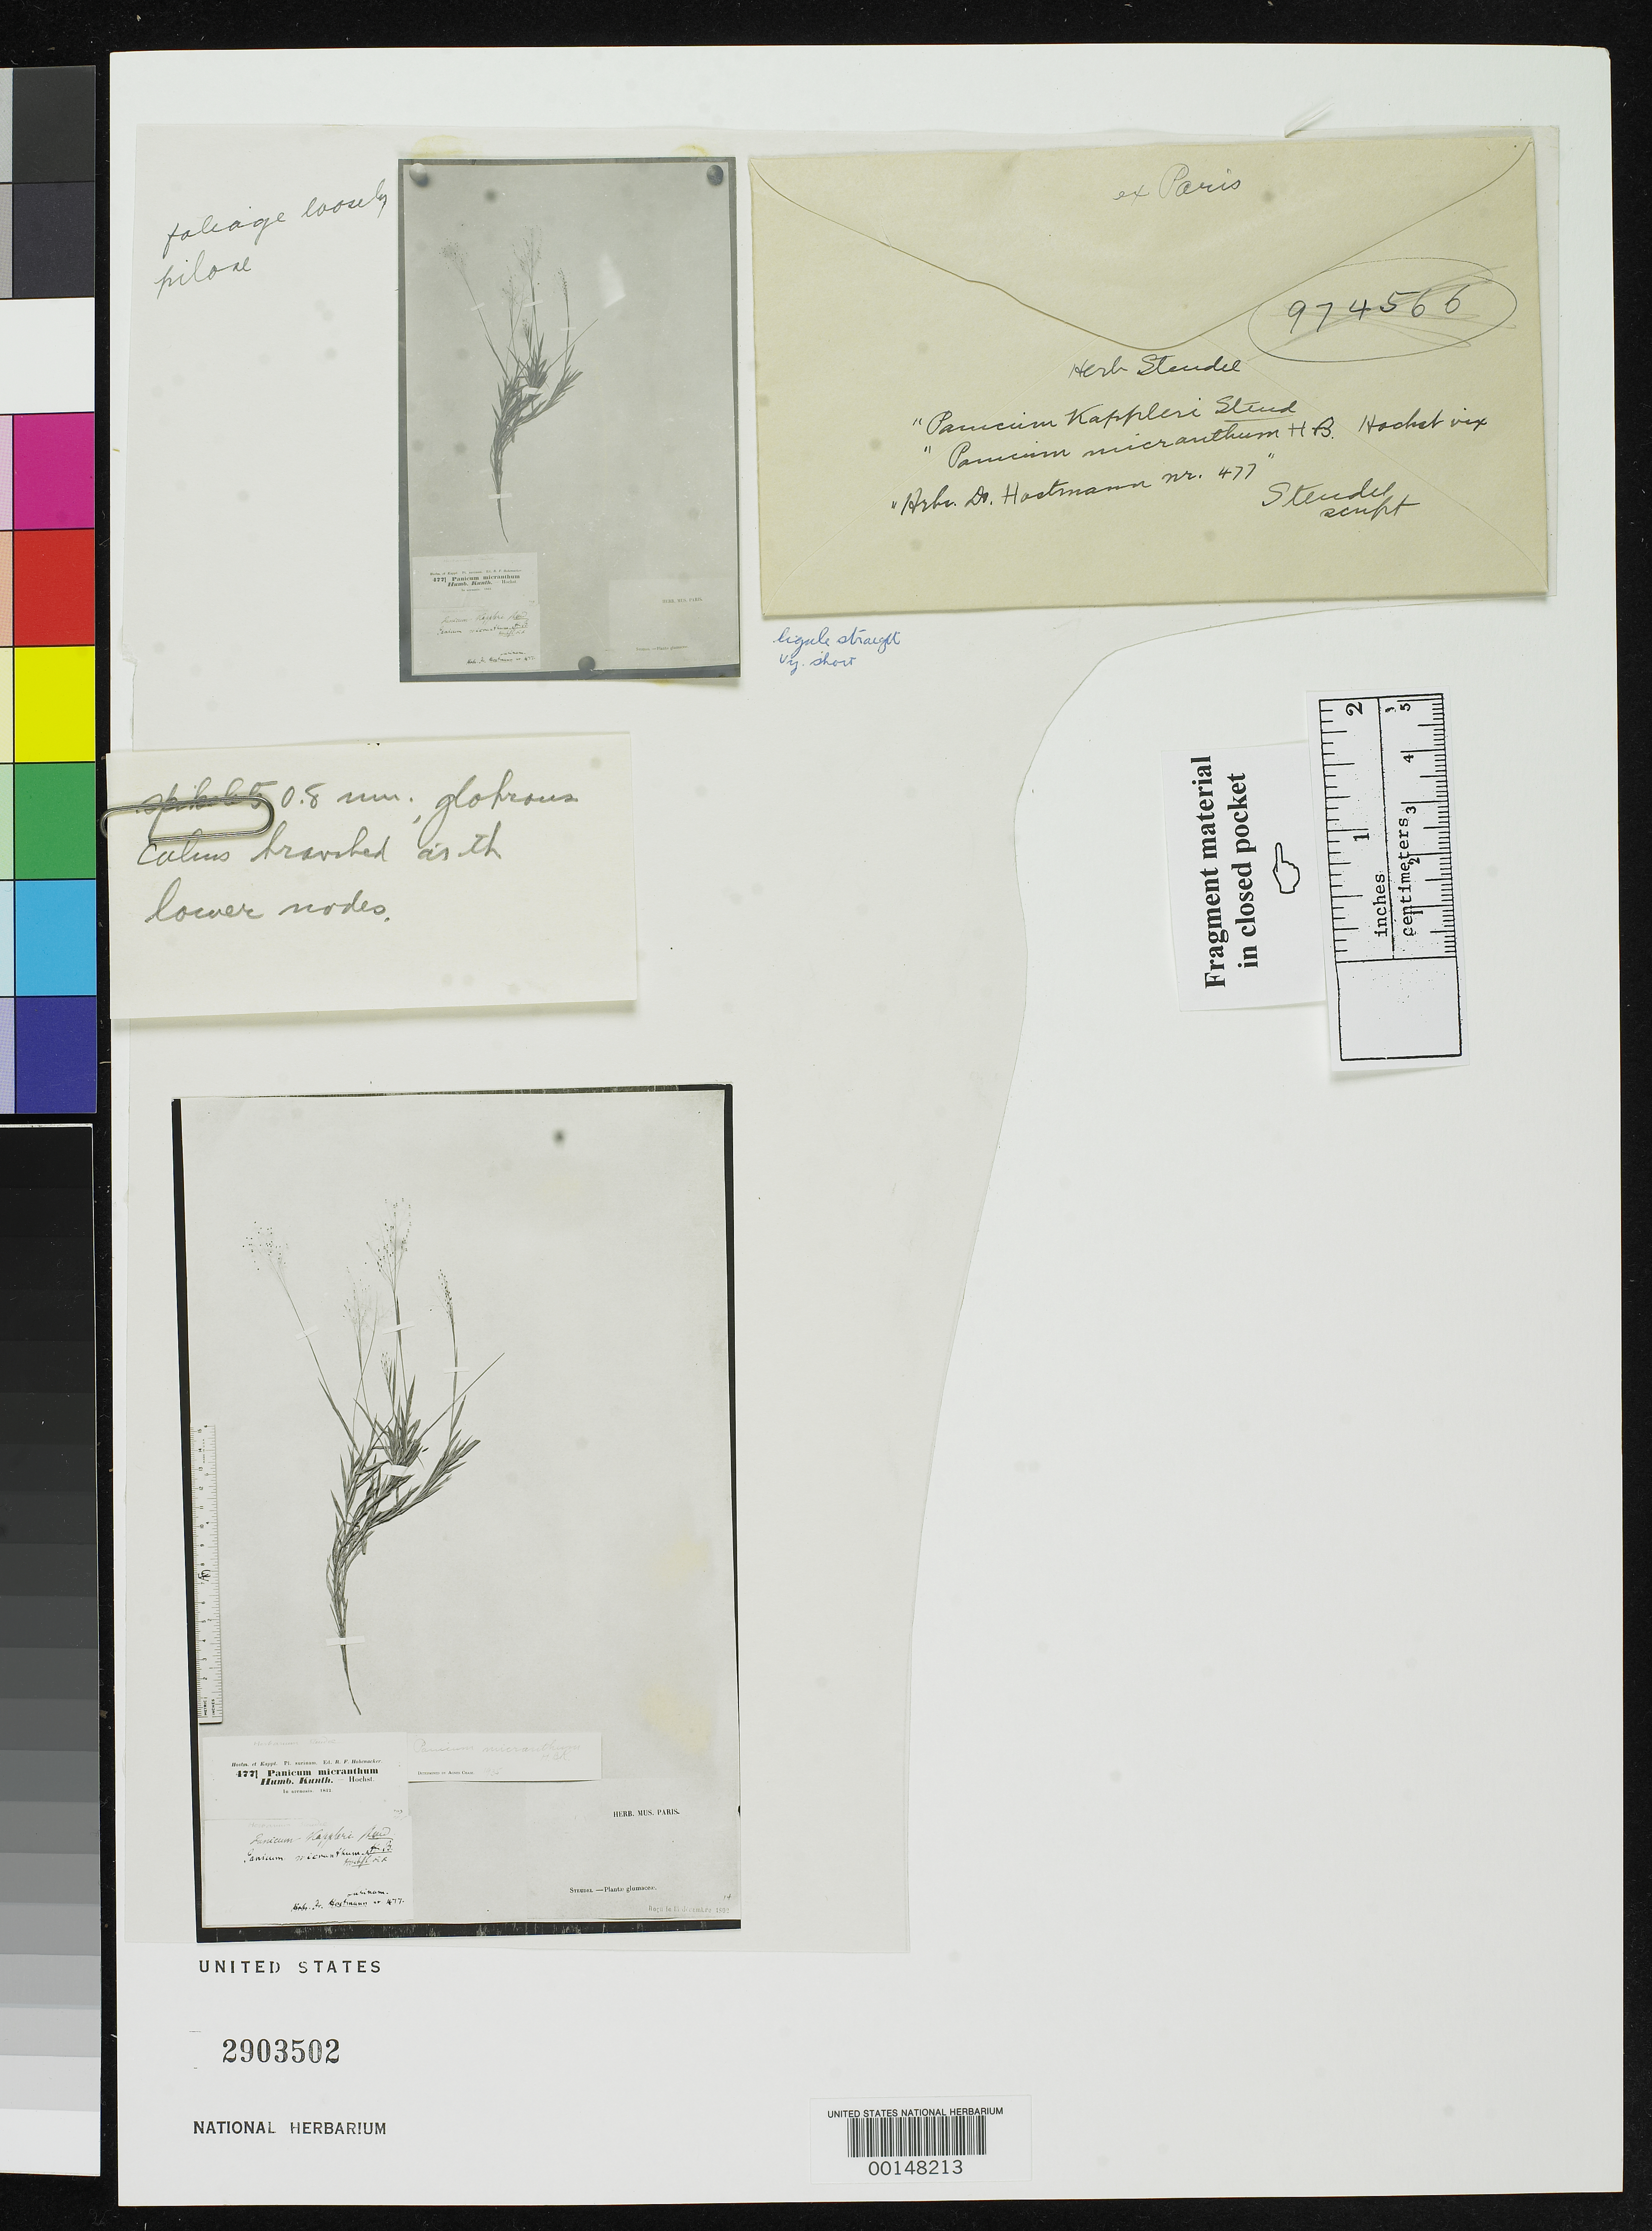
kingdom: Plantae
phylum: Tracheophyta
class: Liliopsida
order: Poales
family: Poaceae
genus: Panicum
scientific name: Panicum kappleri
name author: Steud.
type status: Type Fragment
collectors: F. Hostmann & A. Kappler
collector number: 477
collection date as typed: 1842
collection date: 1842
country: Suriname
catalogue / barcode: US 2903502